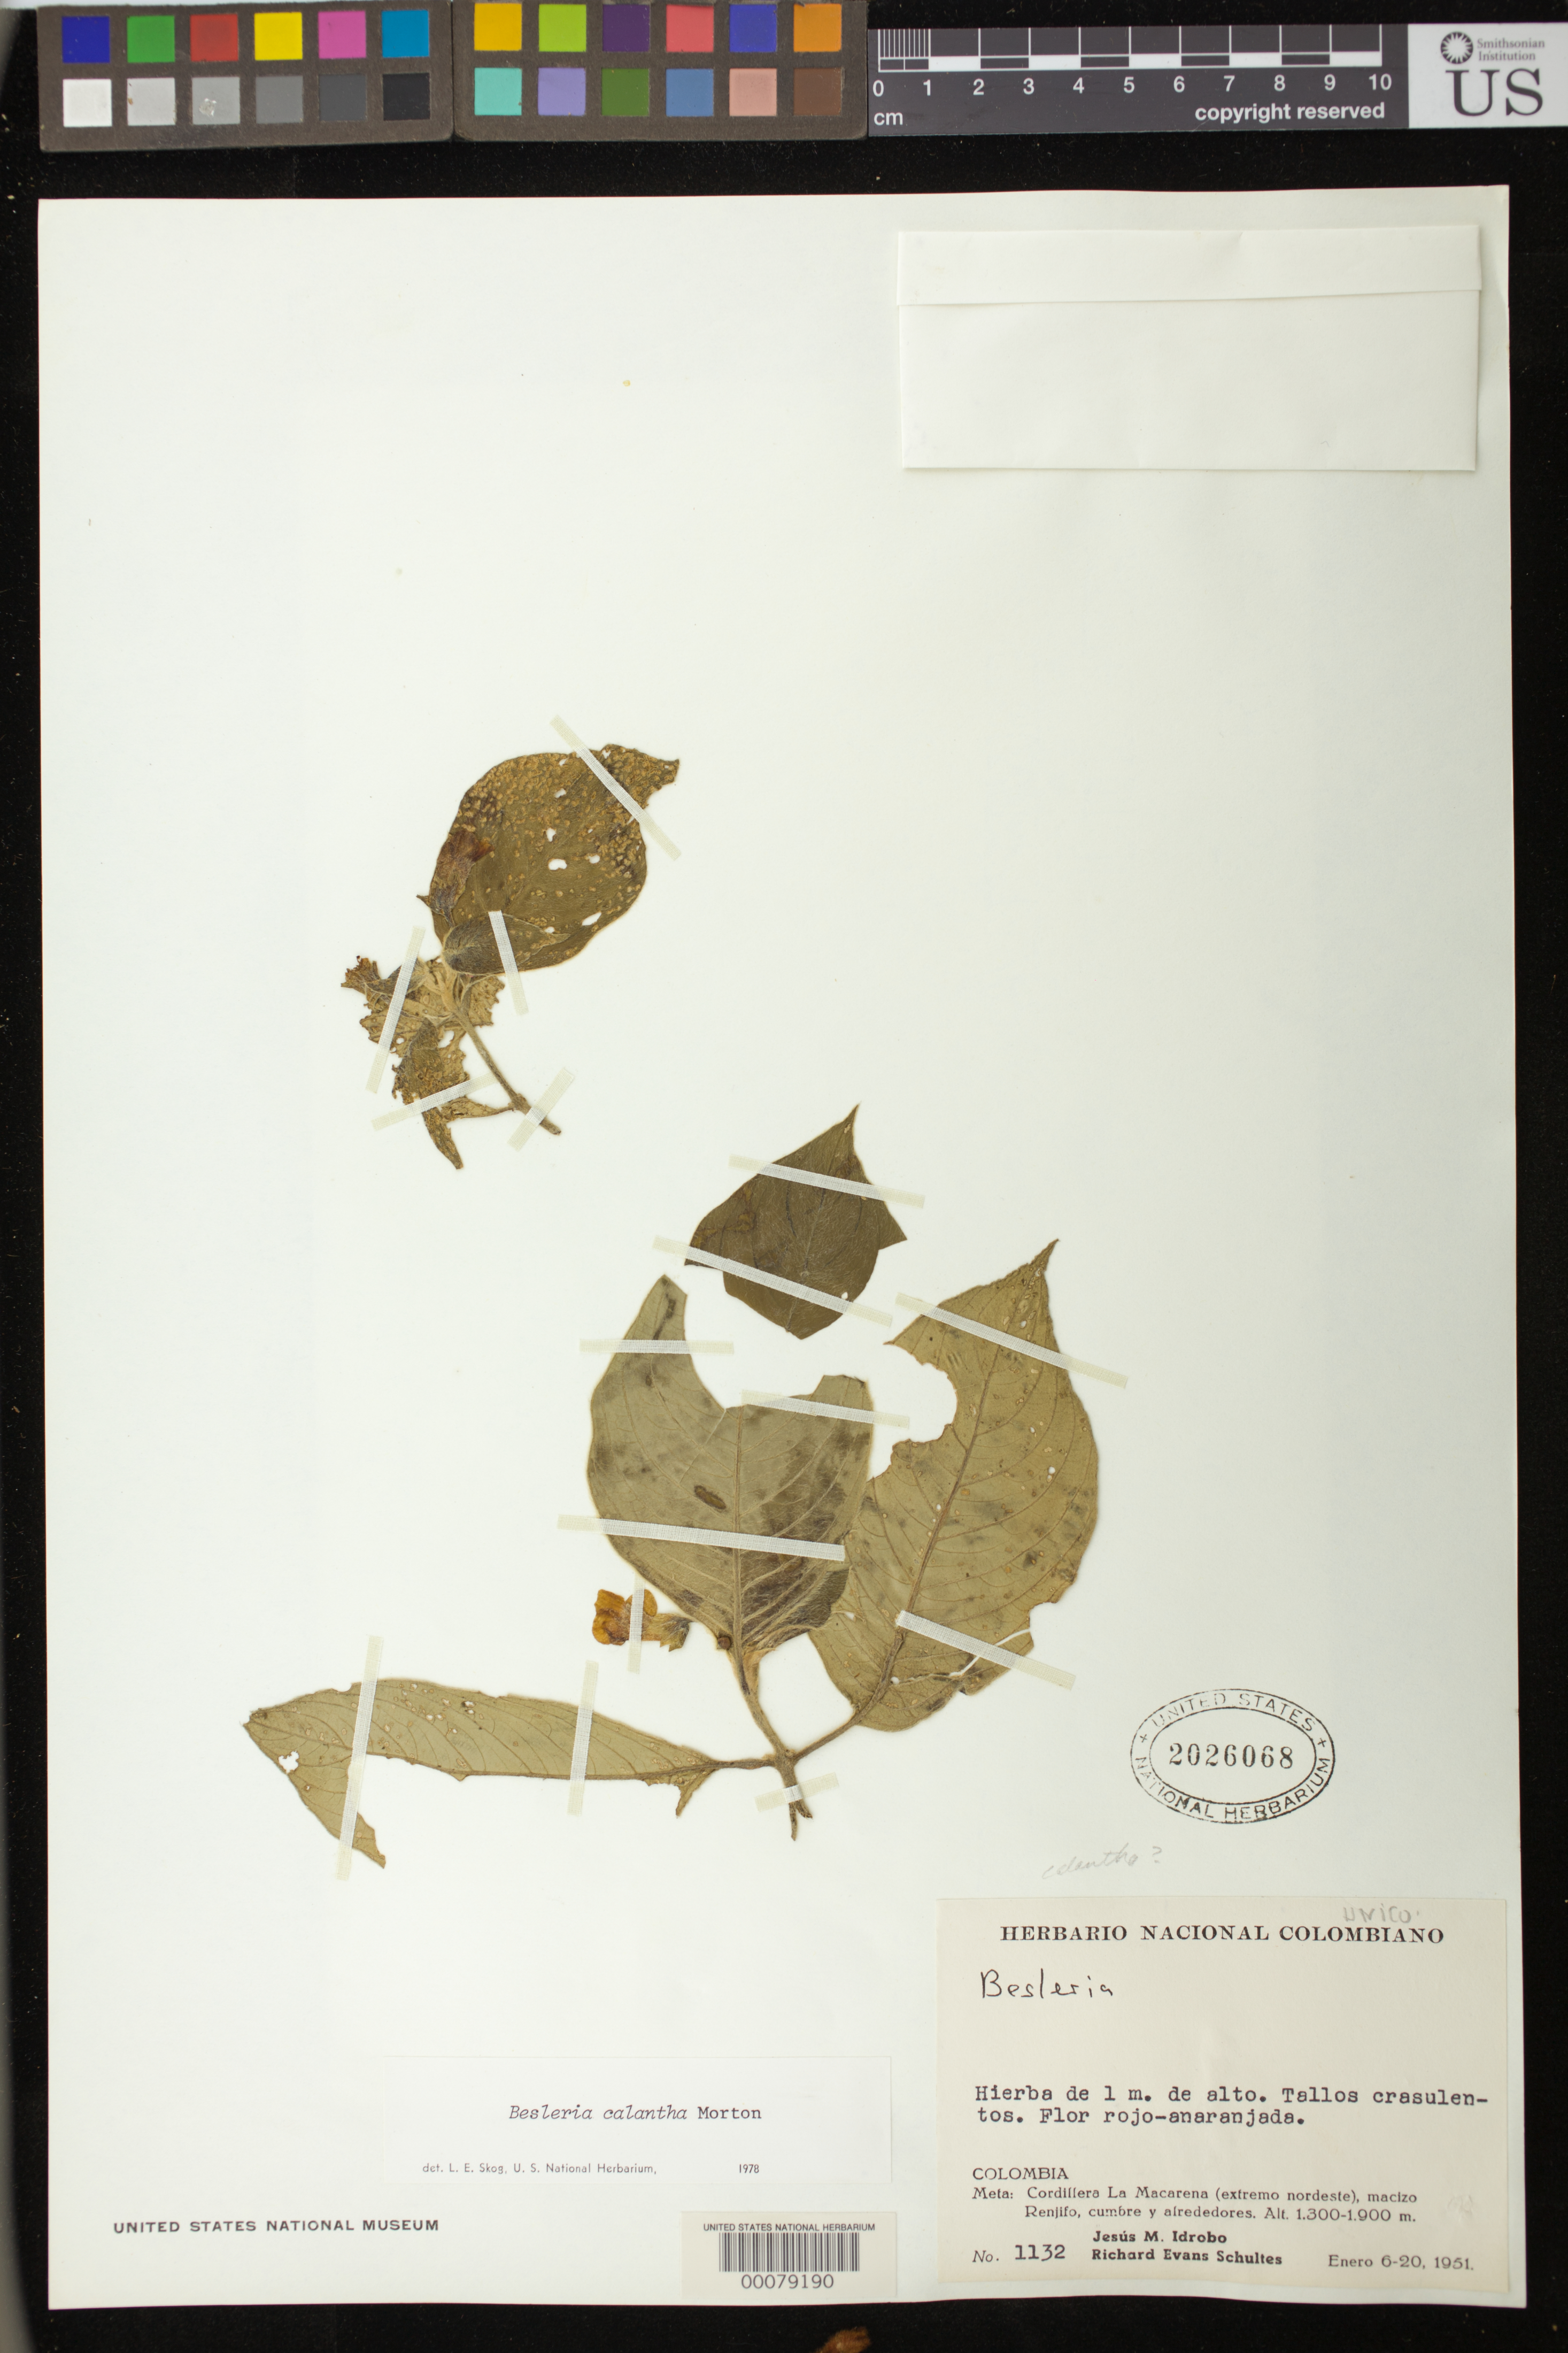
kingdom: Plantae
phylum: Tracheophyta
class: Magnoliopsida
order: Lamiales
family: Gesneriaceae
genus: Besleria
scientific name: Besleria calantha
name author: C.V. Morton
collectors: J. M. Idrobo & R. E. Schultes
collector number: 1132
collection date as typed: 6-20 Jan 1951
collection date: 1951-01-06/1951-01-20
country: Colombia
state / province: Meta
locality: Cordillera la Macarena (extreme NE), Renjifo thicket, summit and area around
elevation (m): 1300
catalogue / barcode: US 2026068